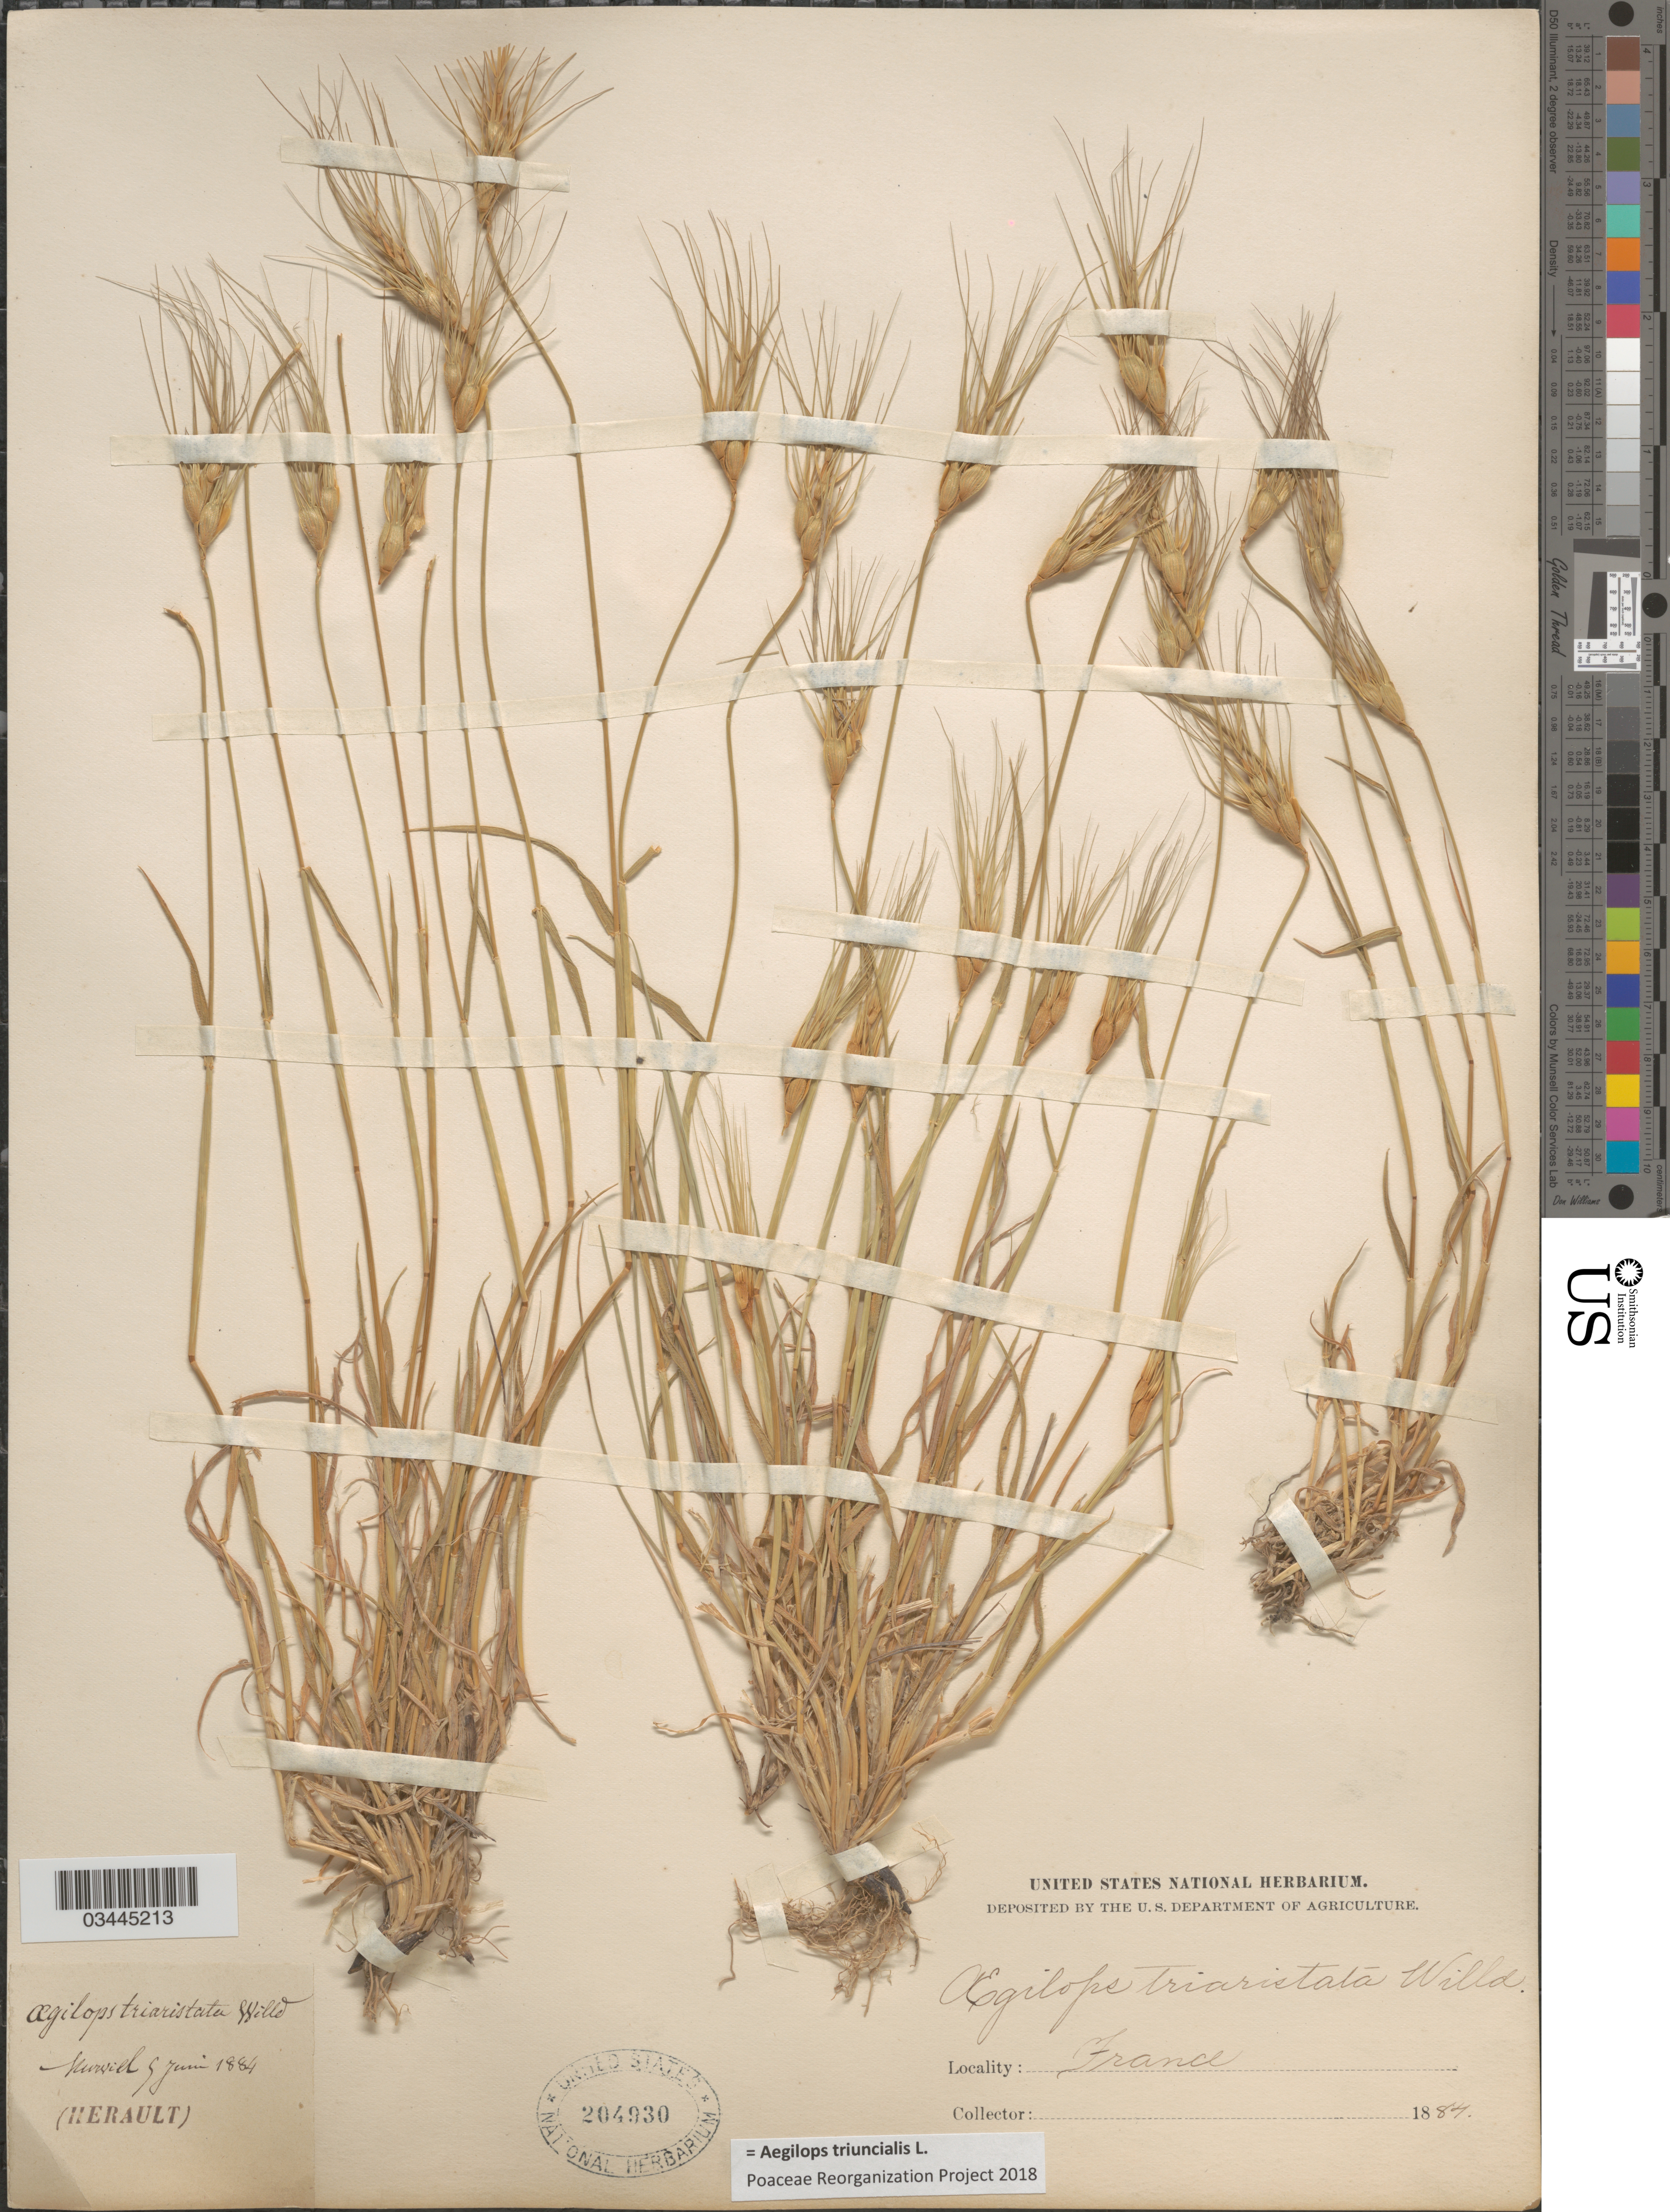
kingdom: Plantae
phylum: Tracheophyta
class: Liliopsida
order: Poales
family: Poaceae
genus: Aegilops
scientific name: Aegilops triuncialis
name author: L.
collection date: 1884-06-05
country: France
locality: Murviel.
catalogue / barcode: US 204930